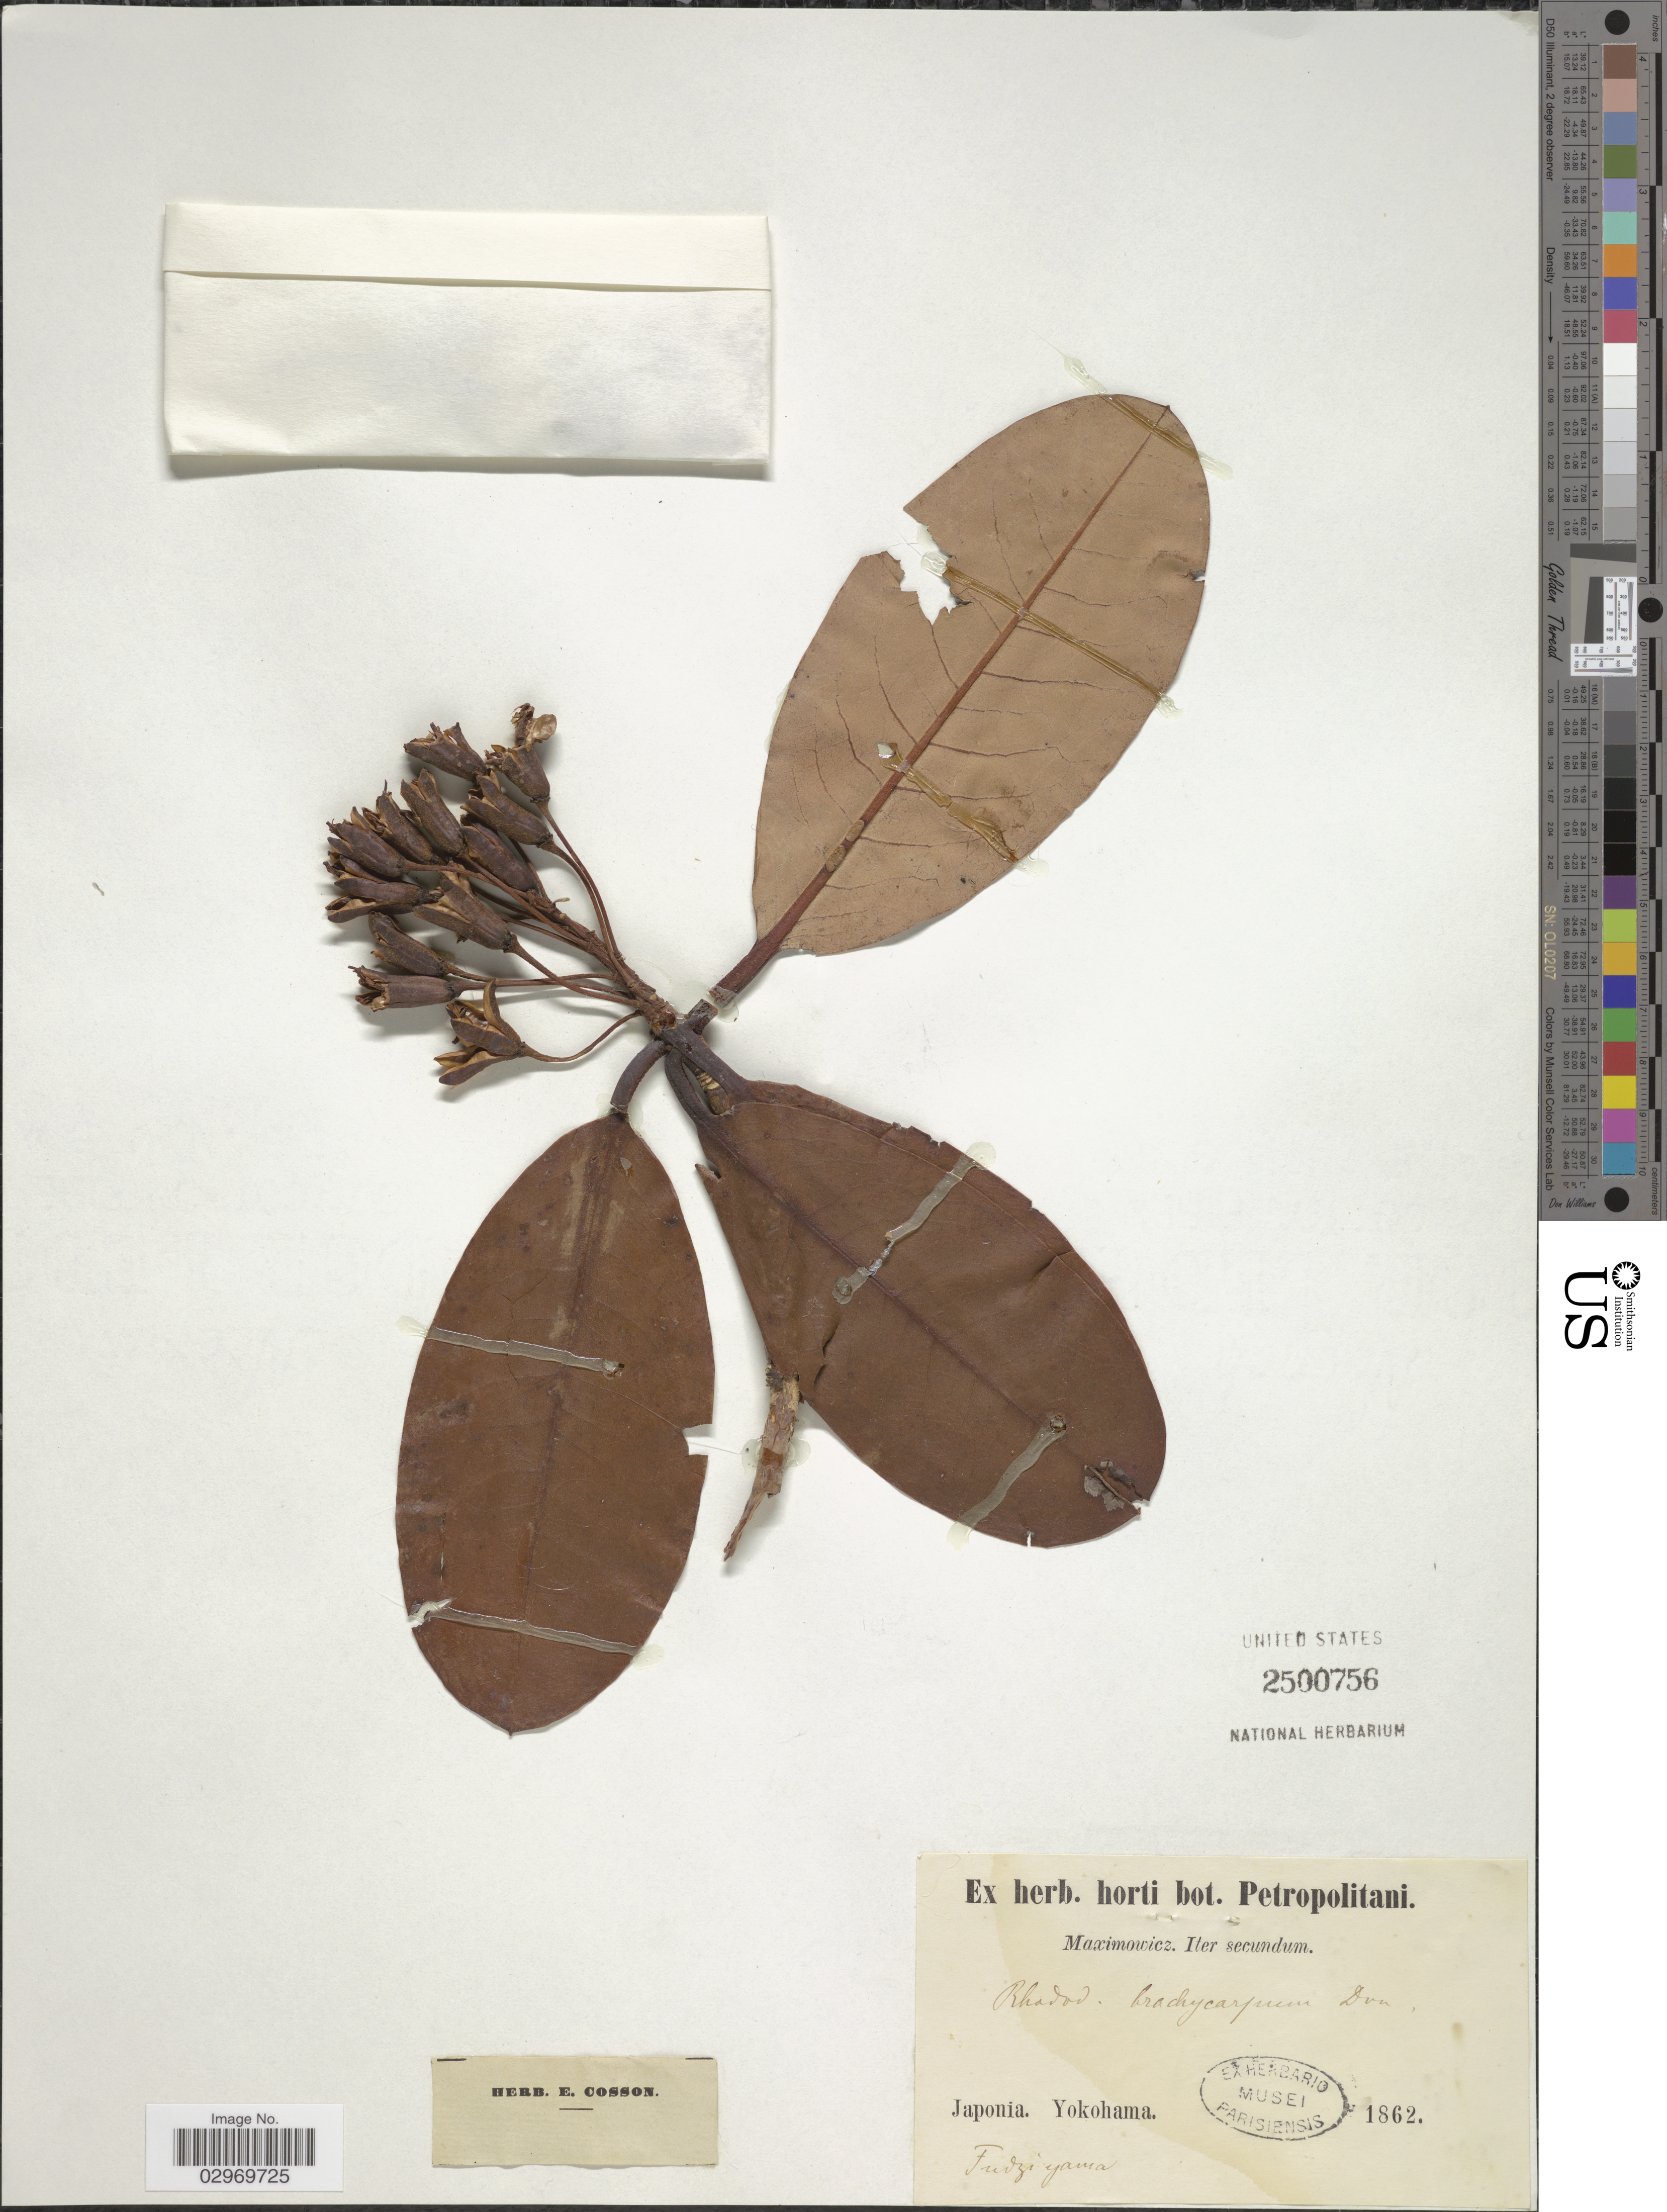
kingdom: Plantae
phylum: Tracheophyta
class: Magnoliopsida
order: Ericales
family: Ericaceae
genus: Rhododendron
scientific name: Rhododendron brachycarpum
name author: Auct.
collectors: -. Maximowicz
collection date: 1862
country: Japan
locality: Yokohama.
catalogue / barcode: US 2500756